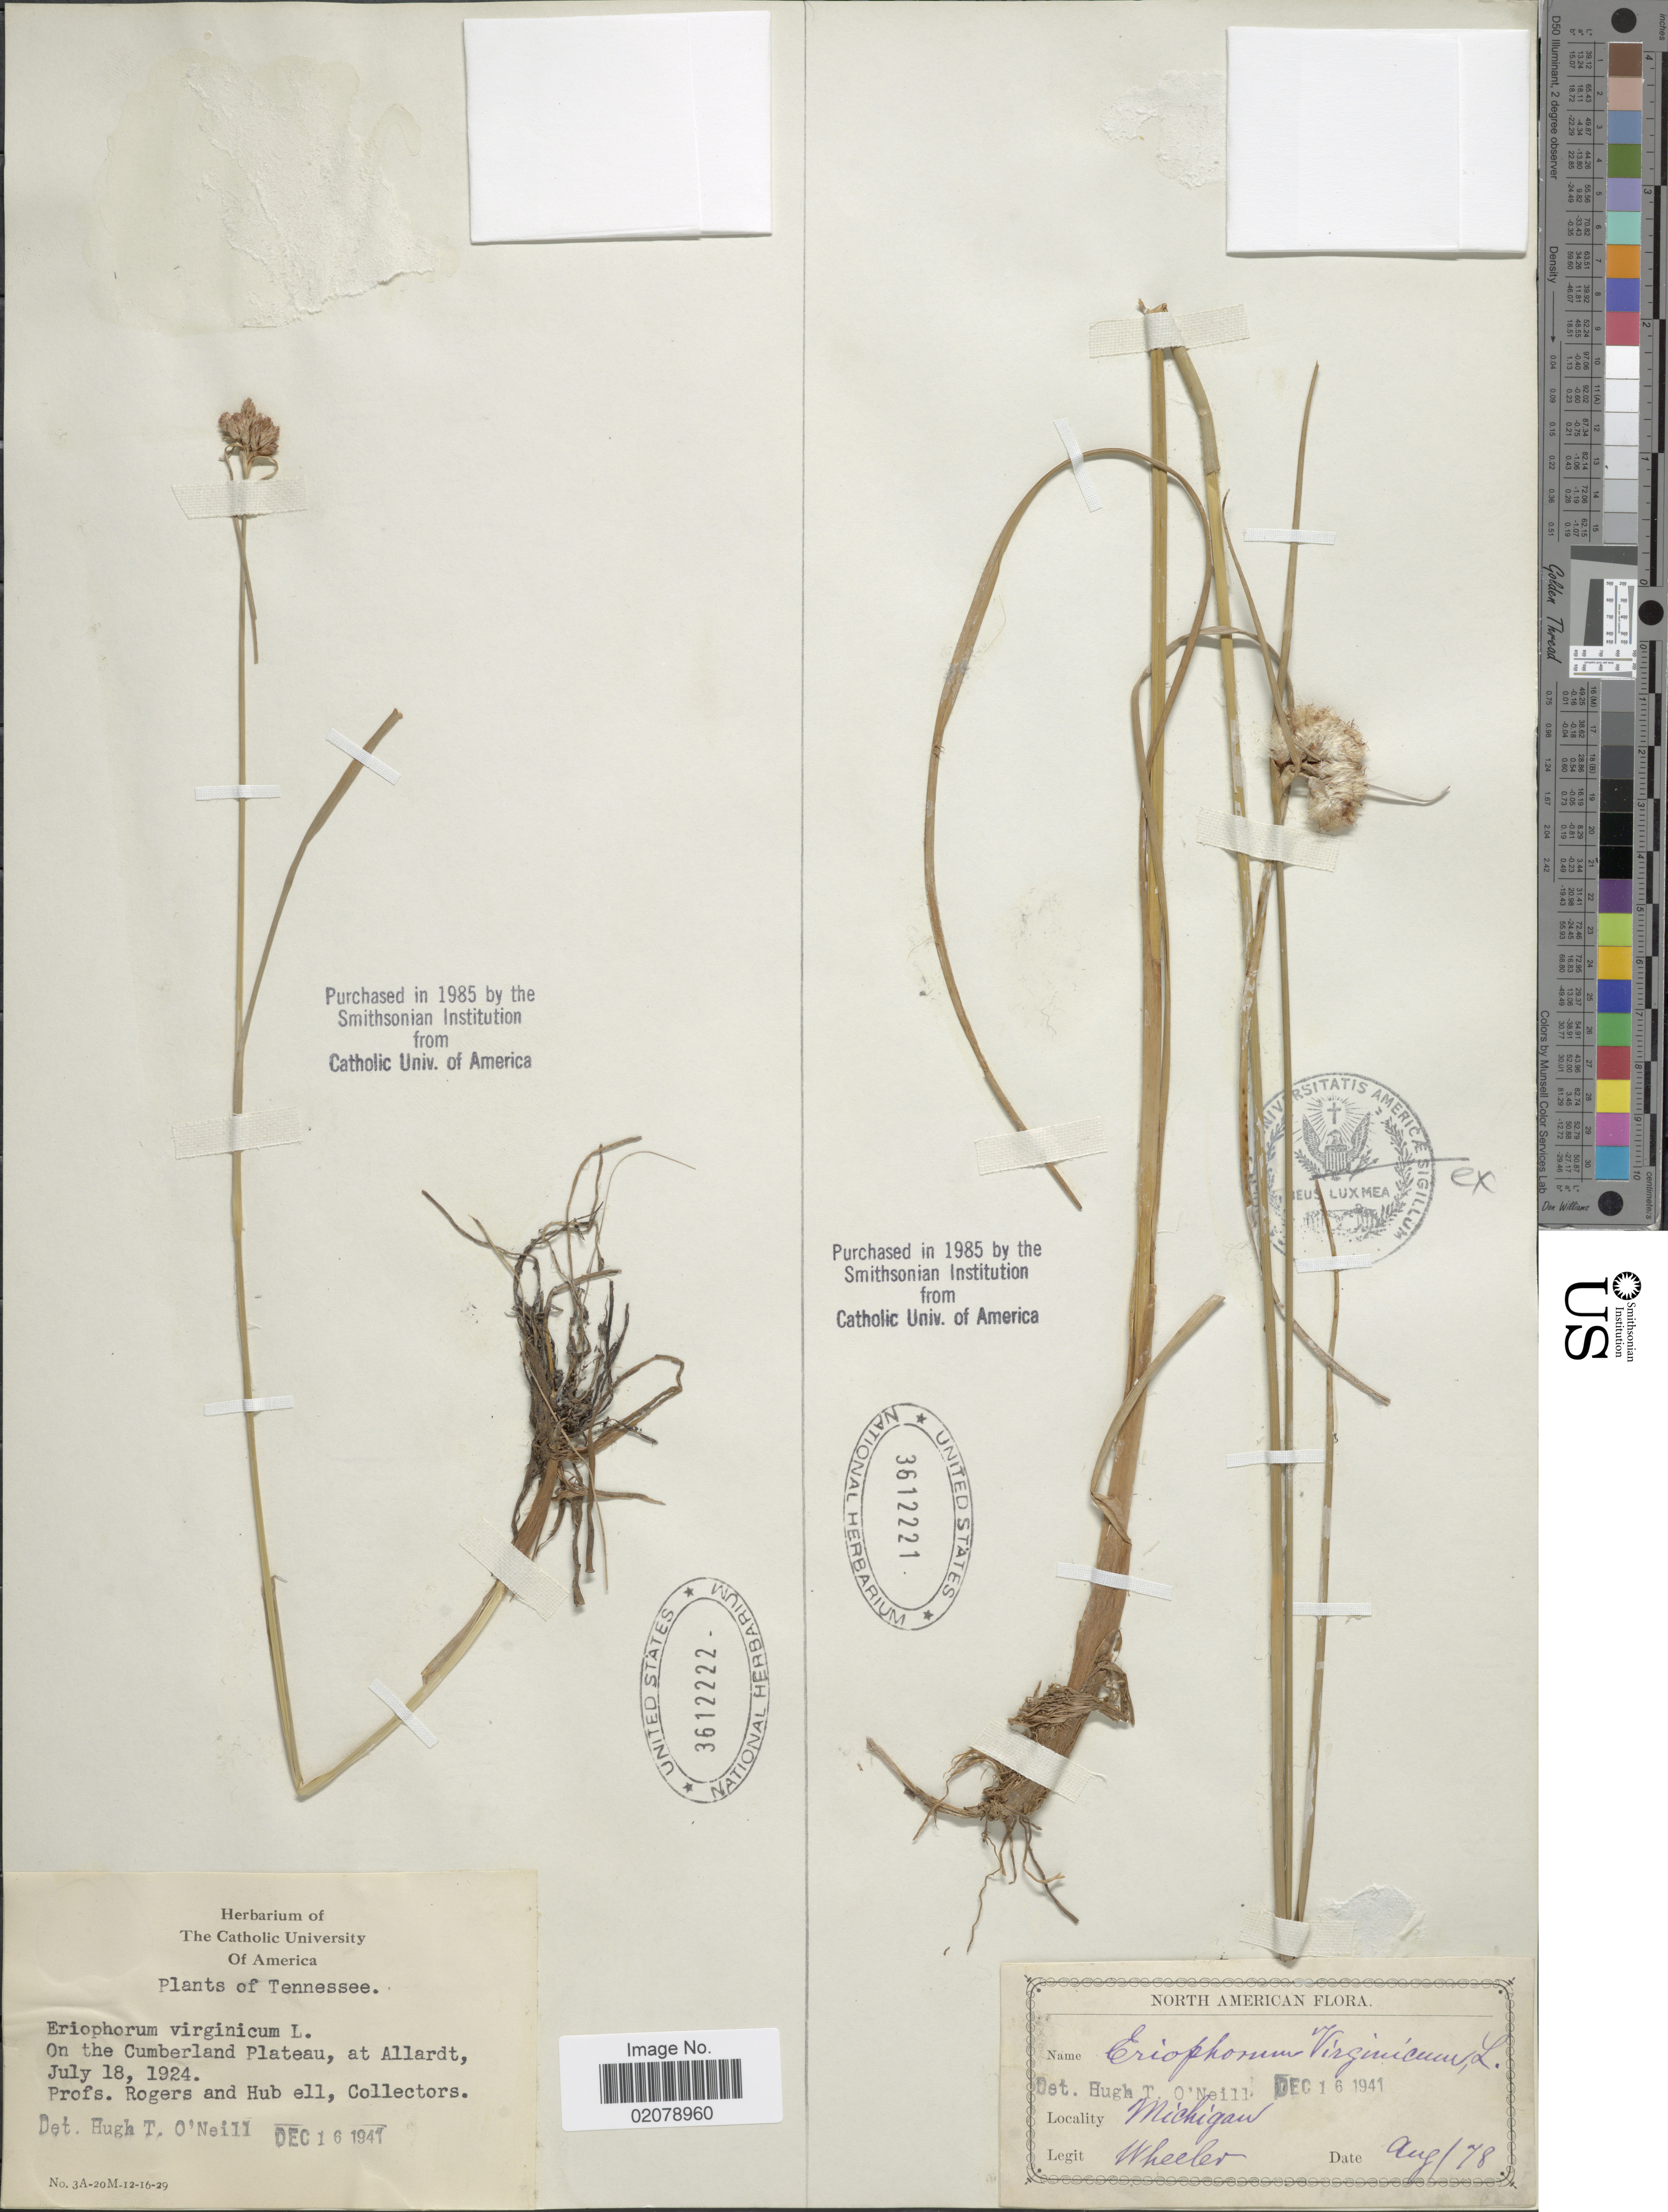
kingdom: Plantae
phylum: Tracheophyta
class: Liliopsida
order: Poales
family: Cyperaceae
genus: Eriophorum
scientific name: Eriophorum virginicum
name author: L.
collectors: -- Wheeler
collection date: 1878-08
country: United States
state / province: Michigan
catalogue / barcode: US 3612221-2